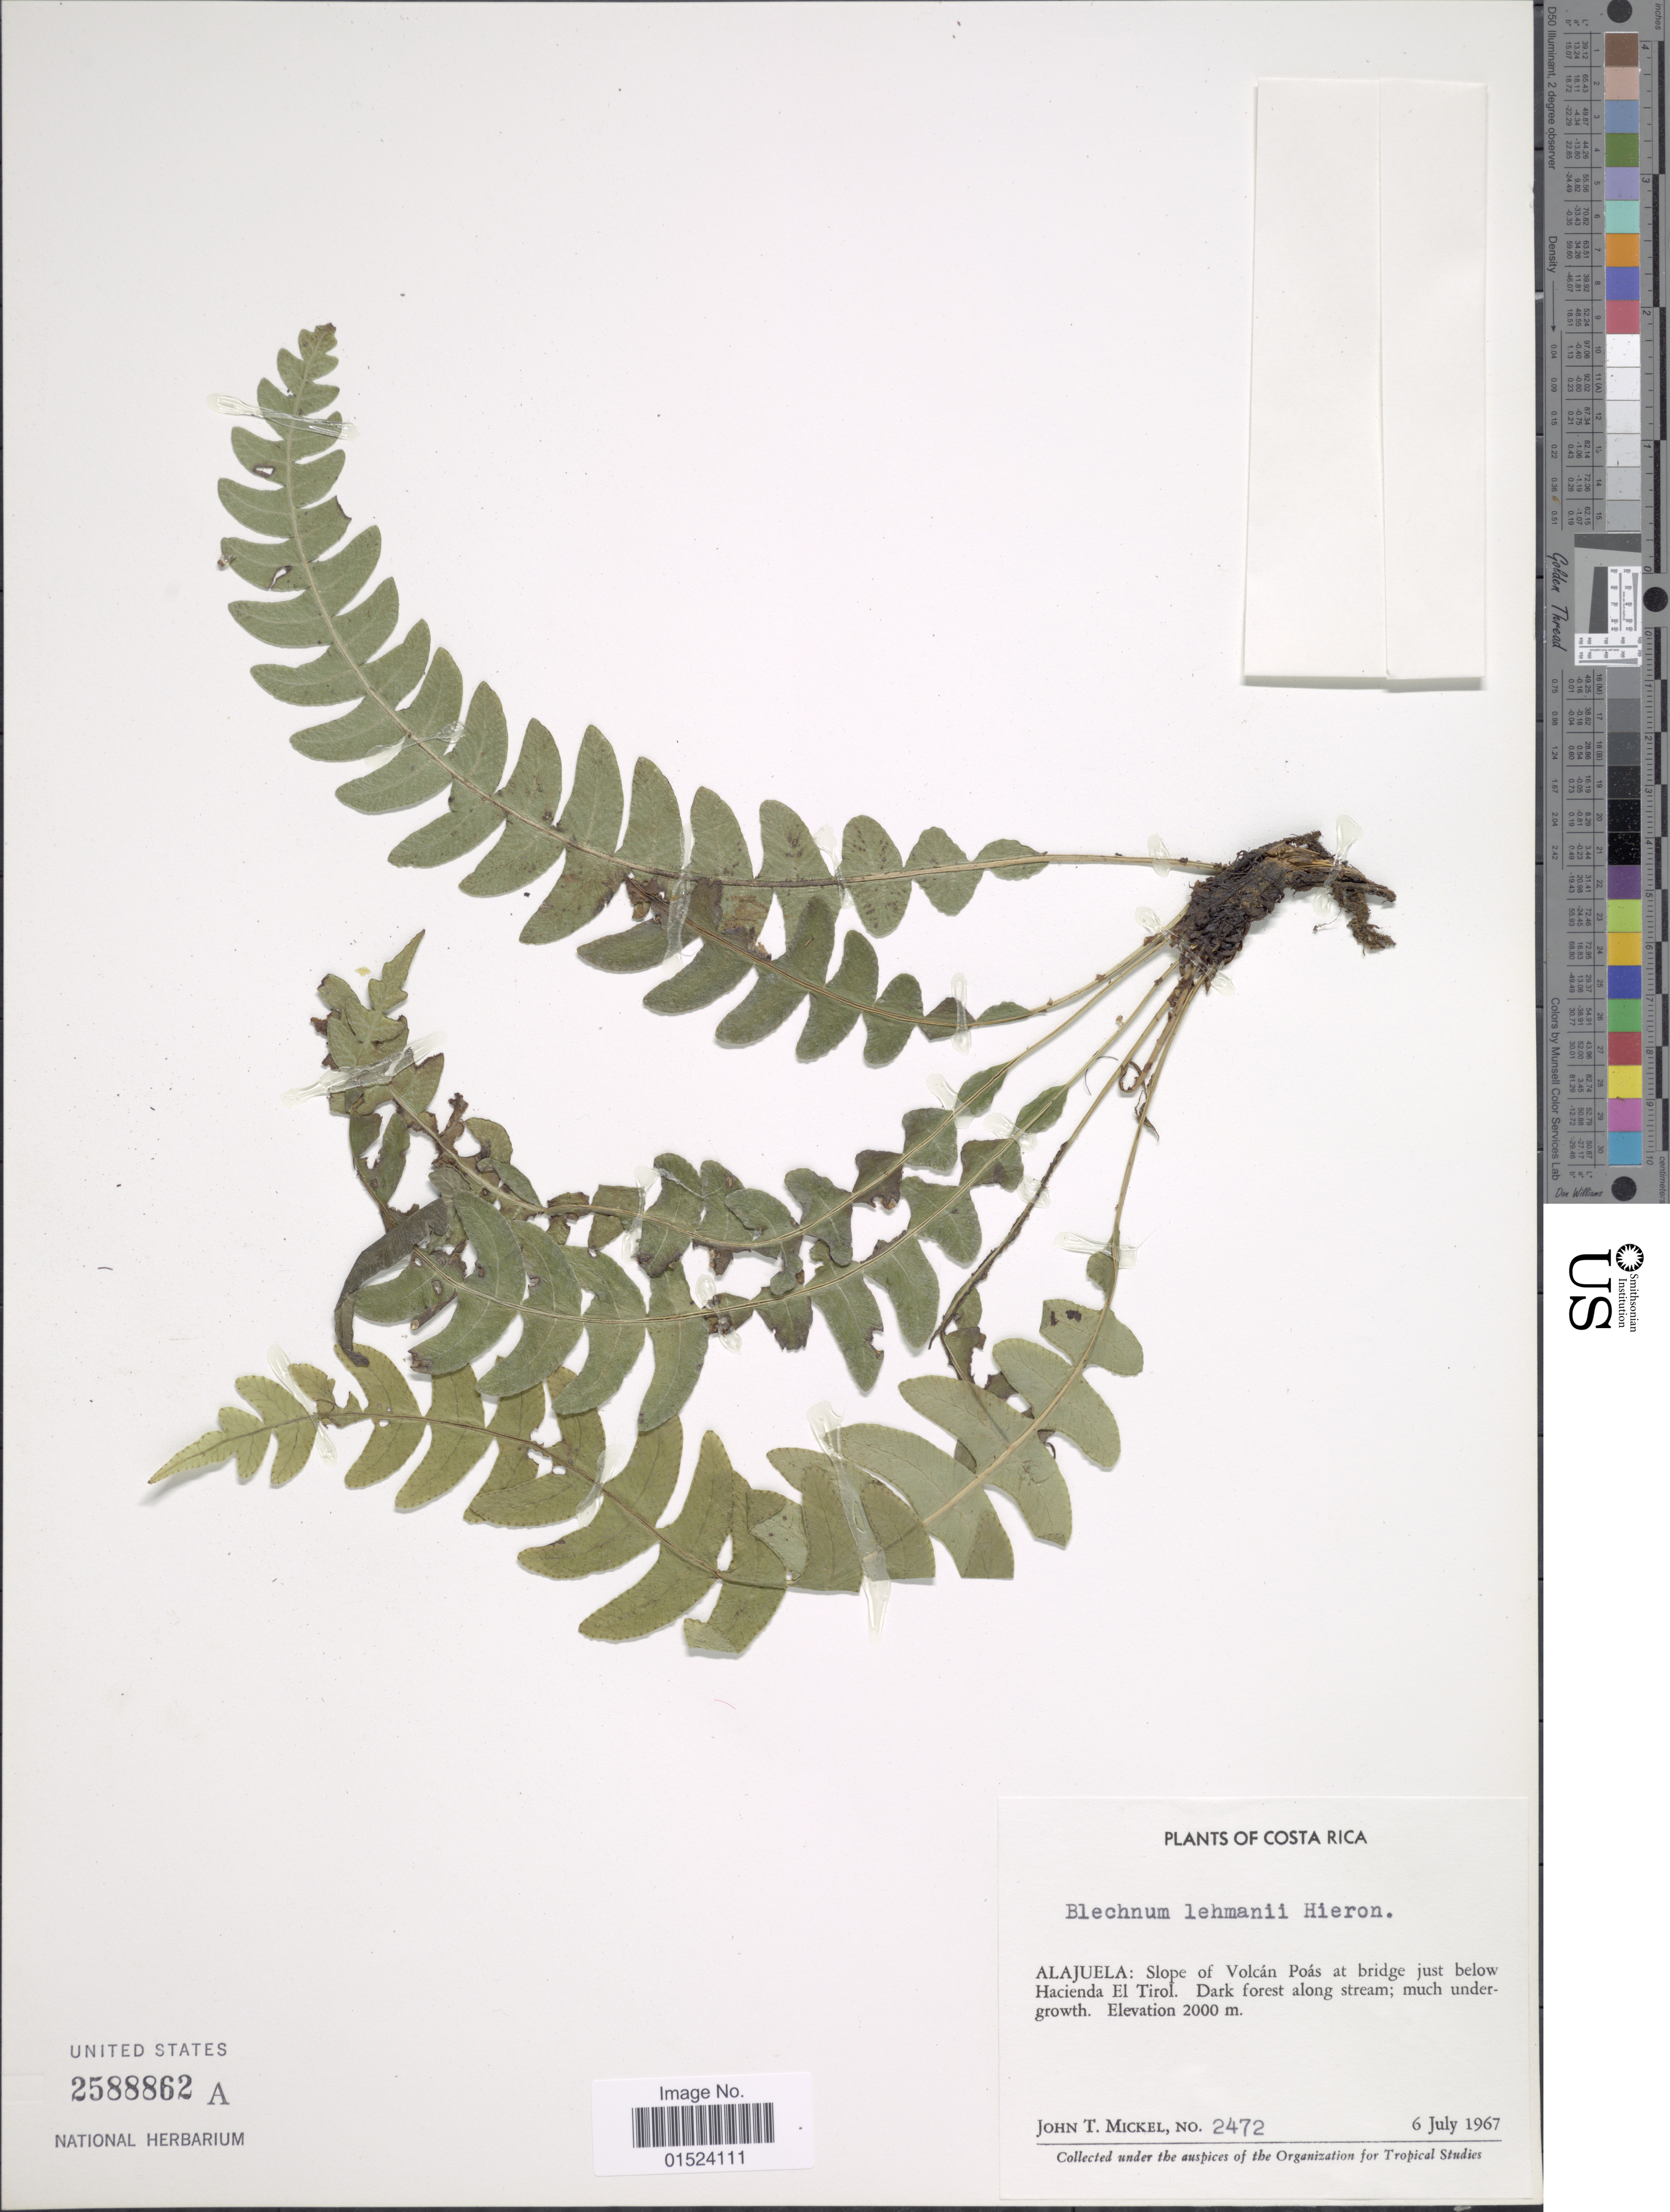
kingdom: Plantae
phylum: Tracheophyta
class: Polypodiopsida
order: Polypodiales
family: Blechnaceae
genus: Blechnum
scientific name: Blechnum l'herminieri subsp. lehmannii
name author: (Hieron.) Lellinger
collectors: J. T. Mickel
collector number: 2472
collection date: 1967-07-06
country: Costa Rica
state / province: Alajuela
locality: Slope of Volcán Poás at bridge just below Hacienda El Tirol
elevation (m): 2000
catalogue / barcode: US 2588862A